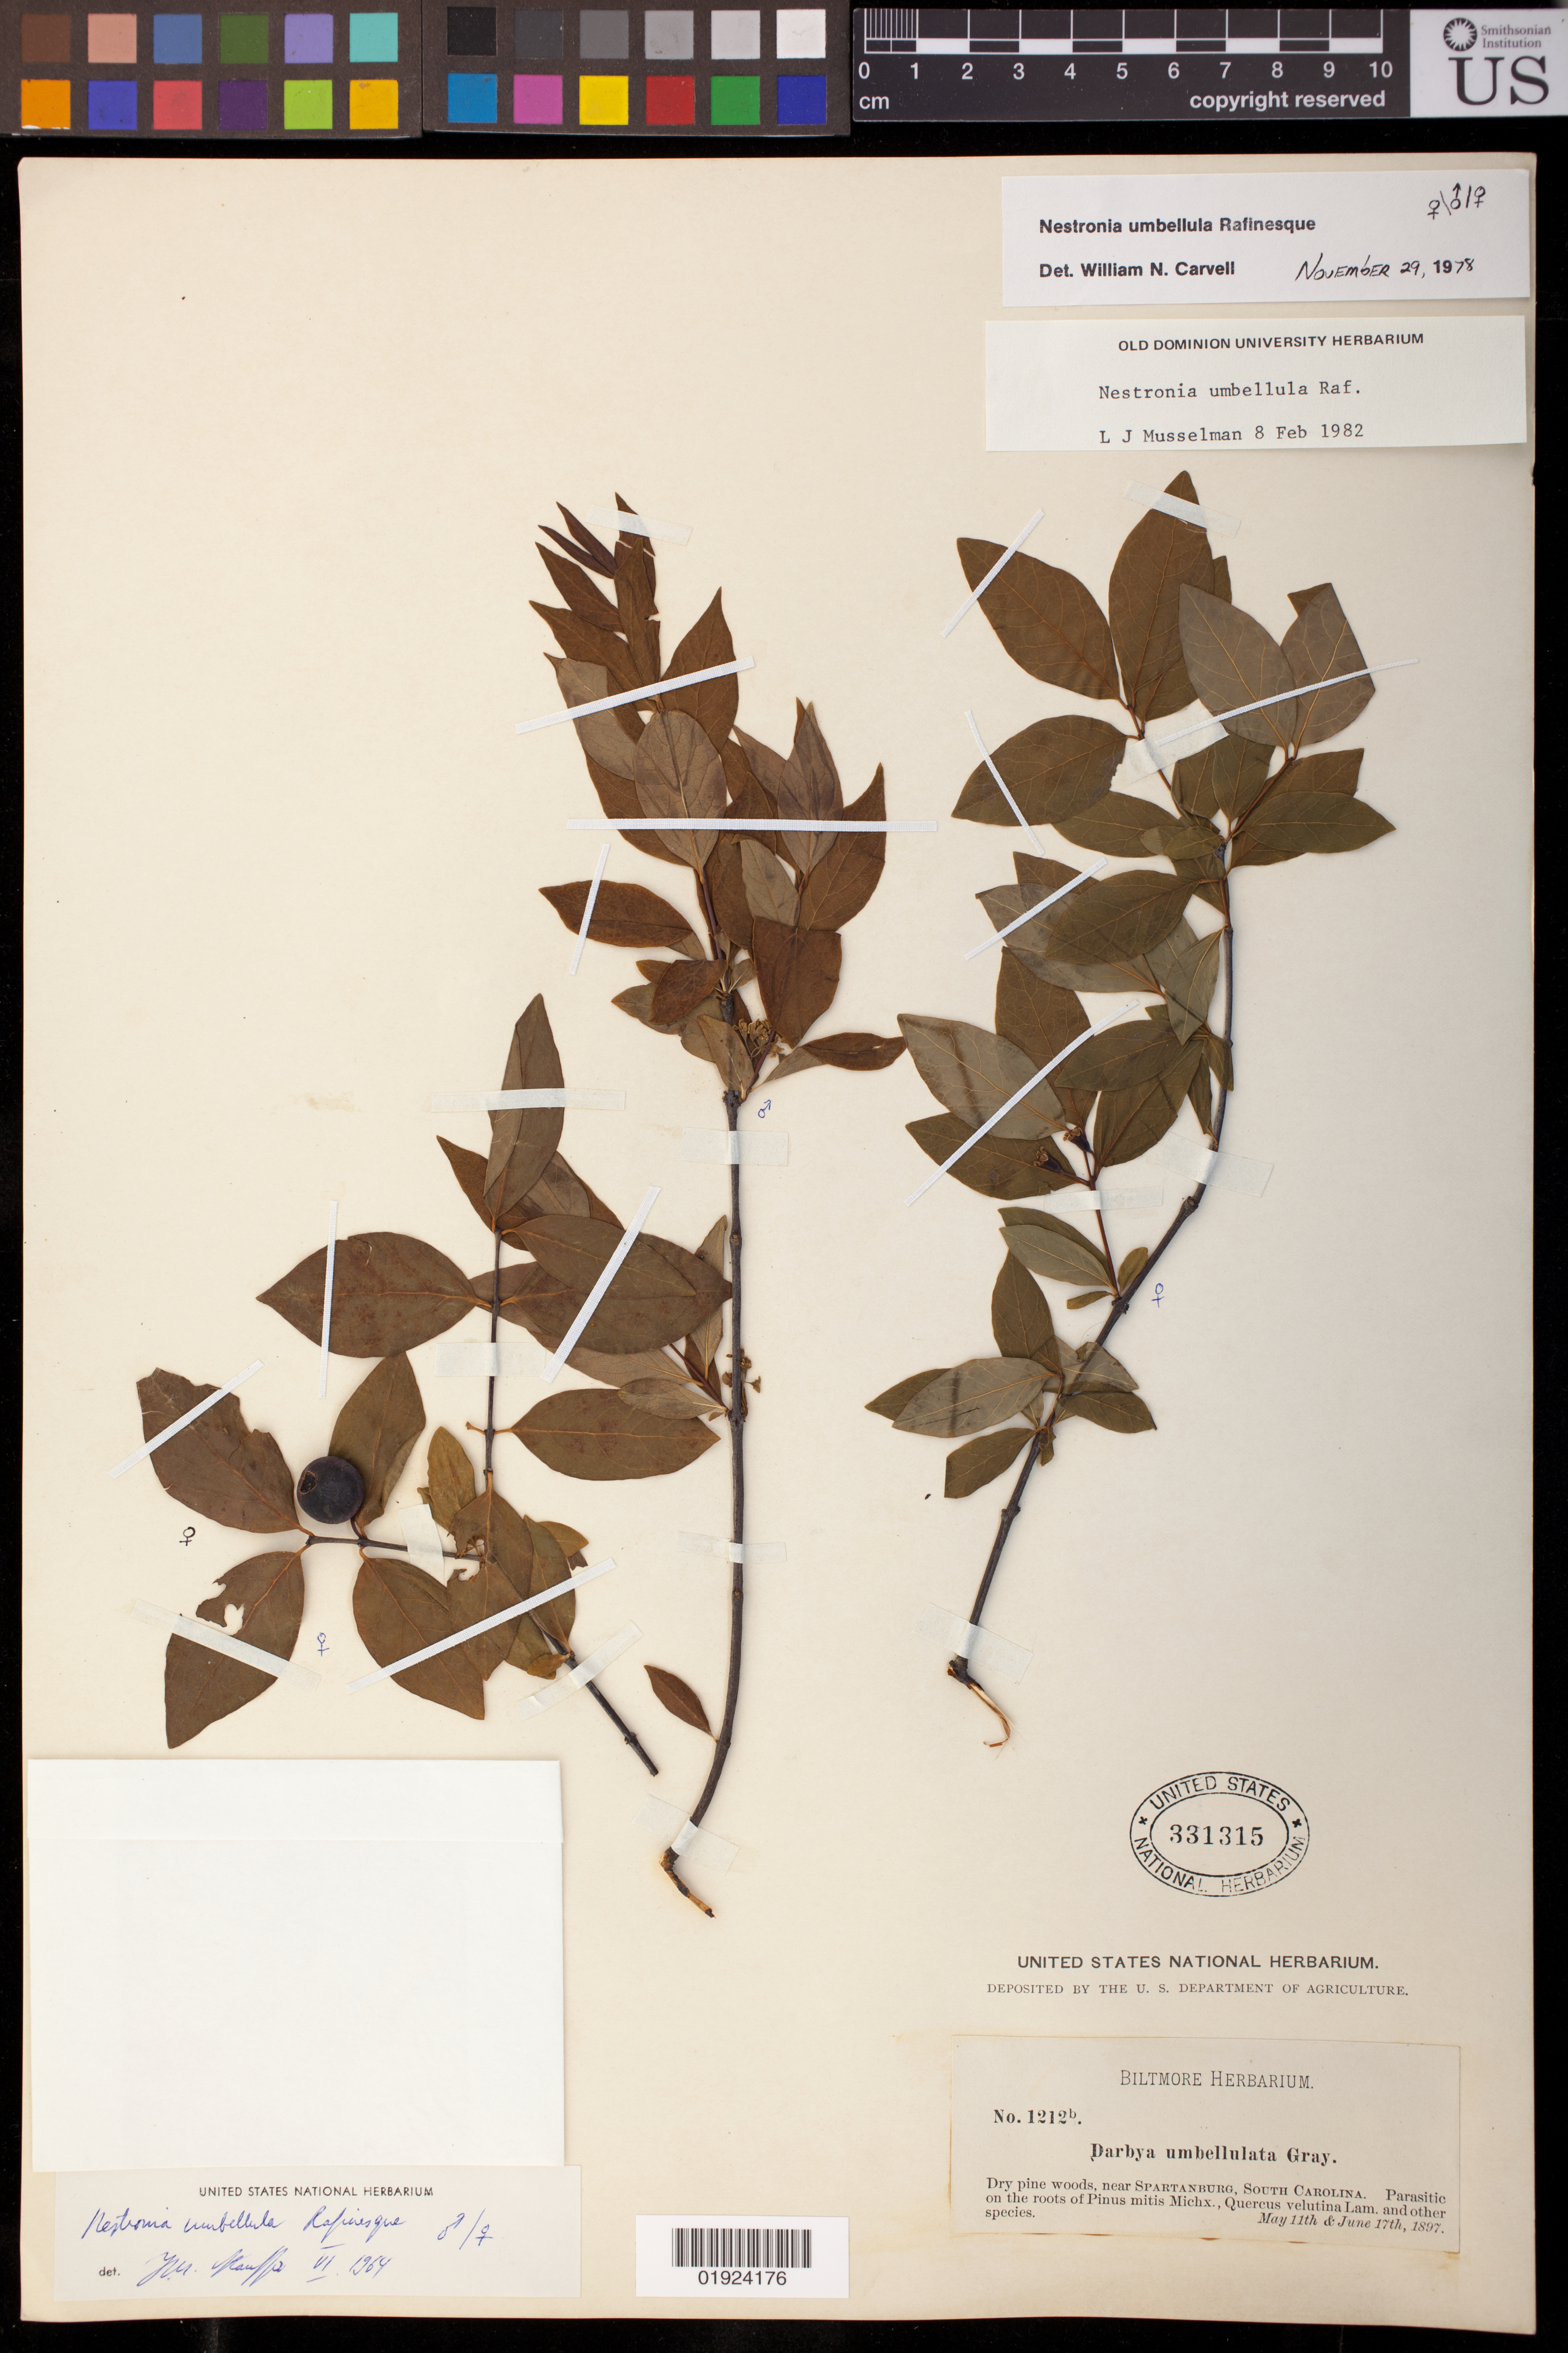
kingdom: Plantae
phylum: Tracheophyta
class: Magnoliopsida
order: Santalales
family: Santalaceae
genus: Nestronia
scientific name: Nestronia umbellula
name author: Raf.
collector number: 1212b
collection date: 1897-05-11,1897-06-17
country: United States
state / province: South Carolina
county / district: Spartanburg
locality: Near Spartanburg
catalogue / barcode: US 331315